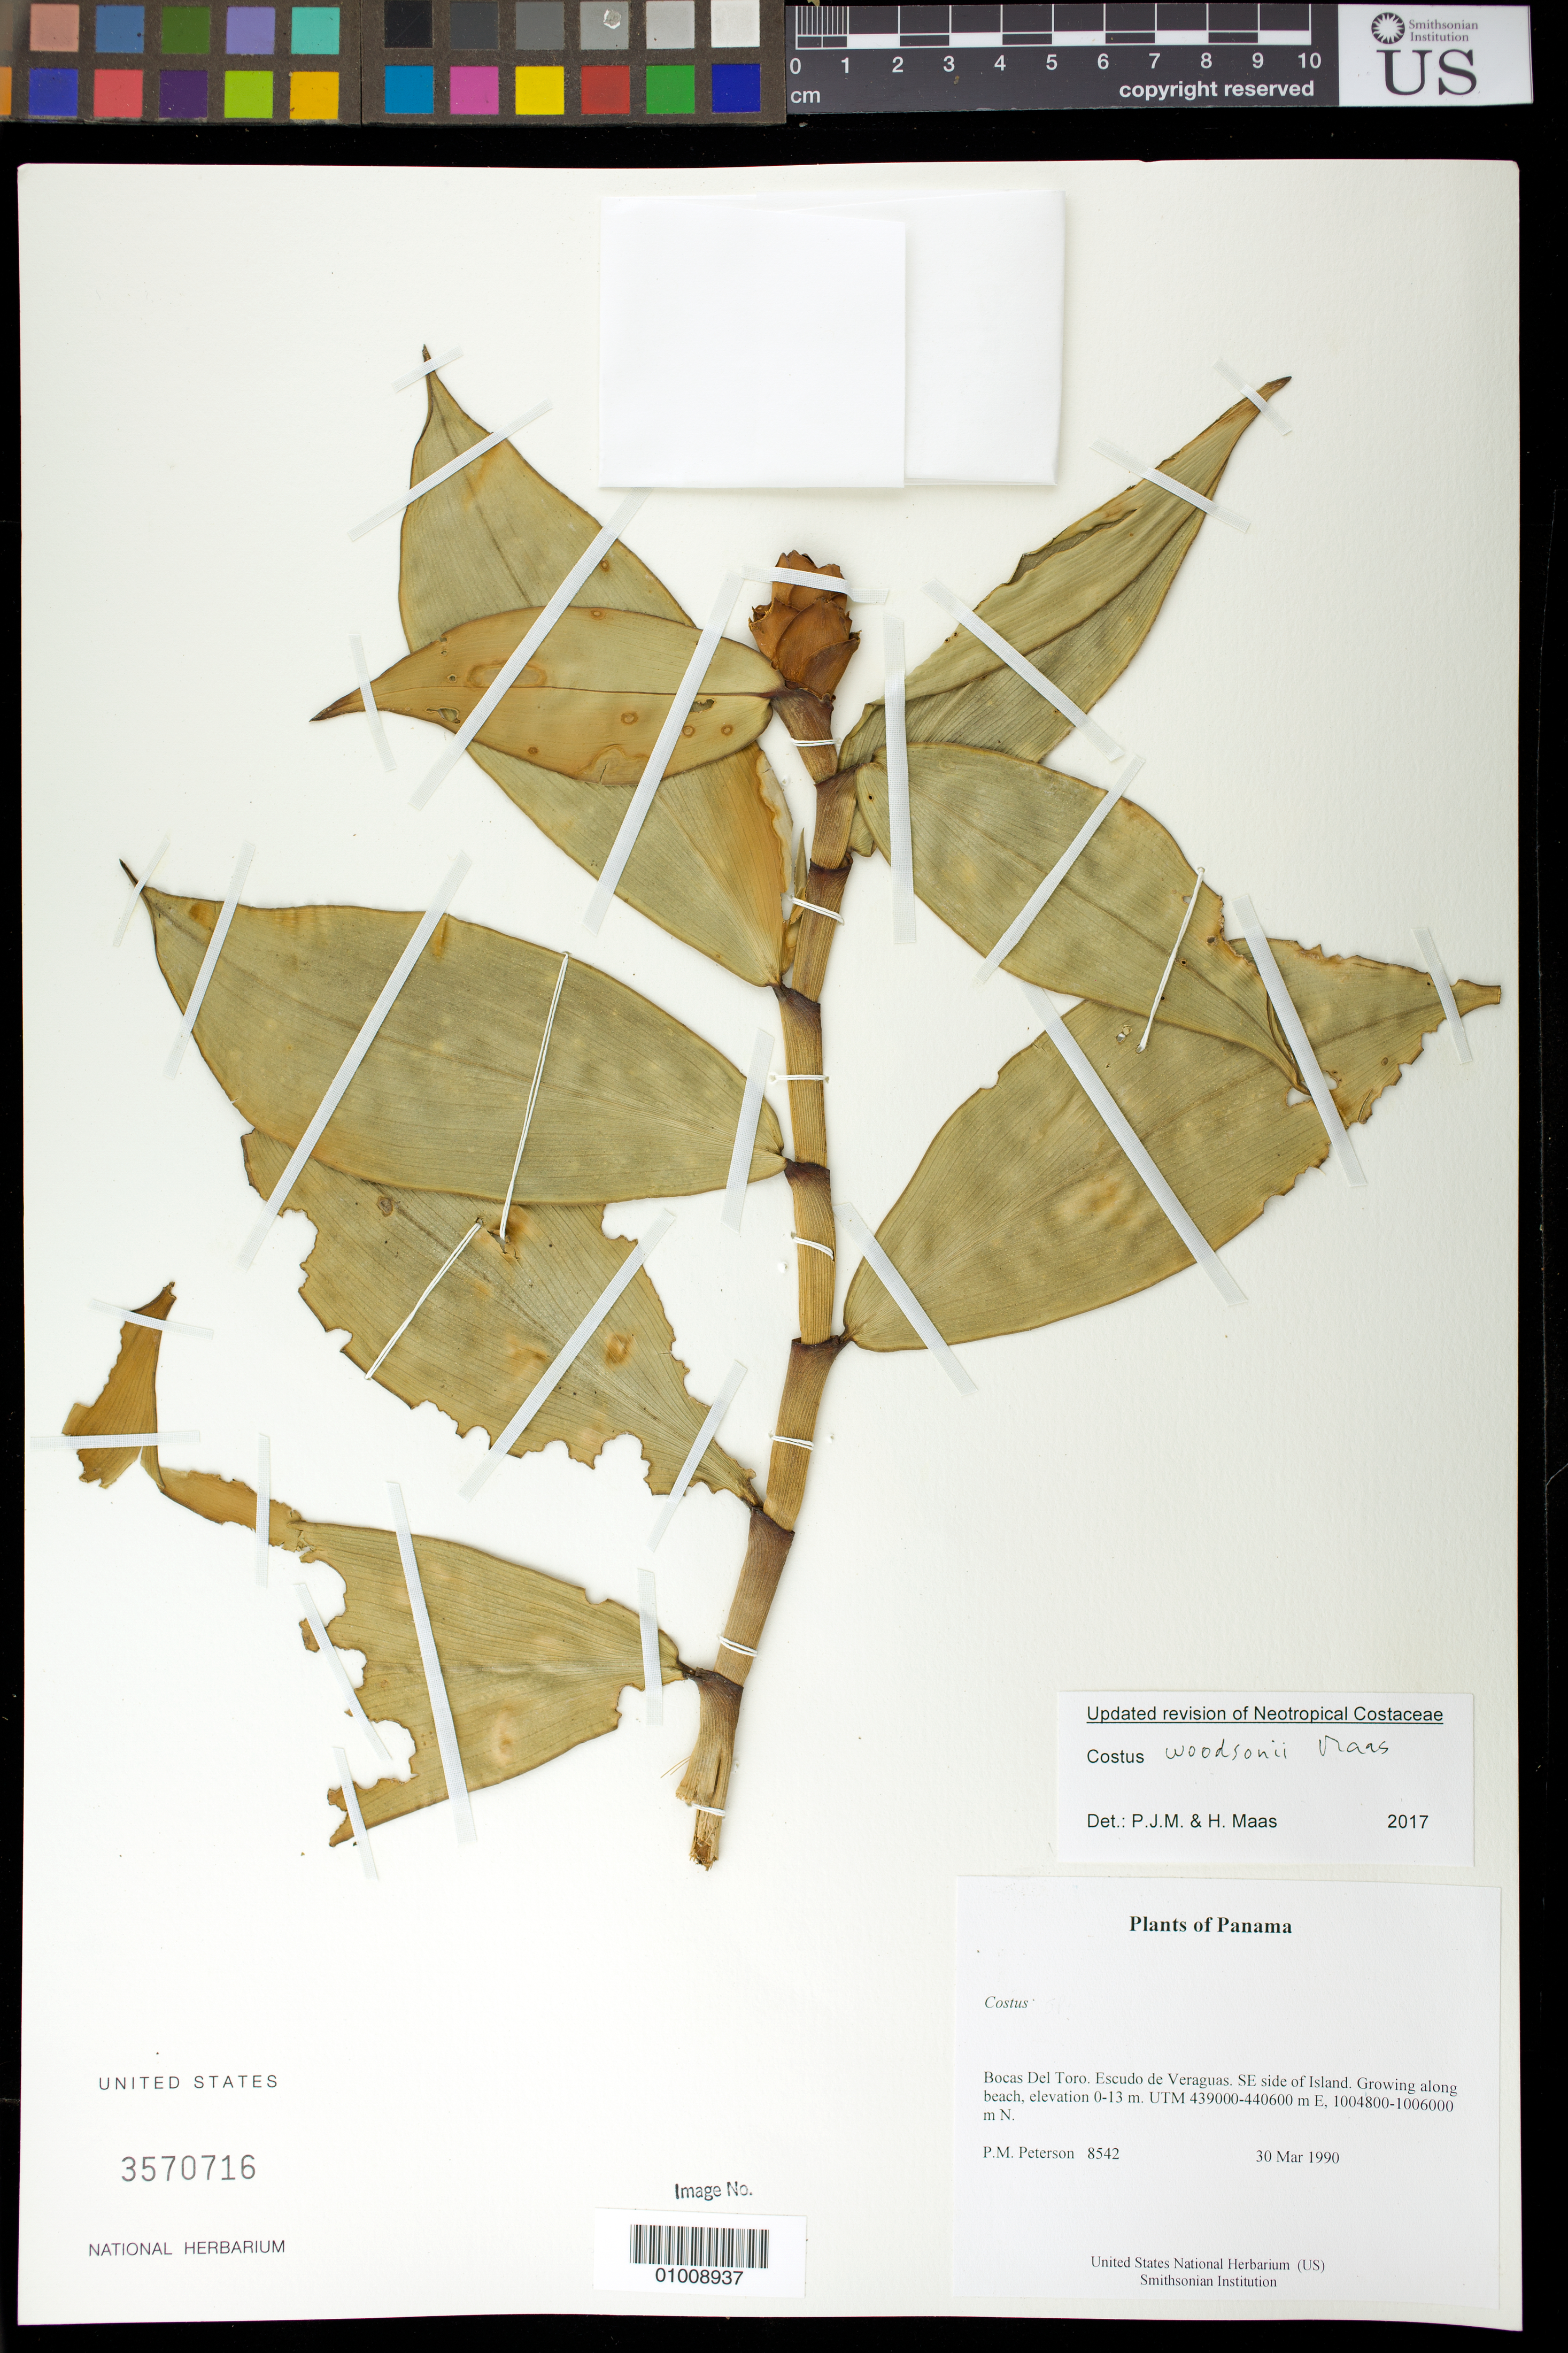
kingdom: Plantae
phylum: Tracheophyta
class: Liliopsida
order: Zingiberales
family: Costaceae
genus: Costus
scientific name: Costus woodsonii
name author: Maas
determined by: Maas, Paul J.; Maas, H.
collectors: P. M. Peterson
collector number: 08542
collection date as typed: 30 Mar 1990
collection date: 1990-03-30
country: Panama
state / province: Bocas del Toro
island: Escudo de Veraguas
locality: SE side of Island.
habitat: Growing along beach, elevation 0-13 m. UTM 439000-440600 m E, 1004800-1006000 m N.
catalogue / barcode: US 3570716